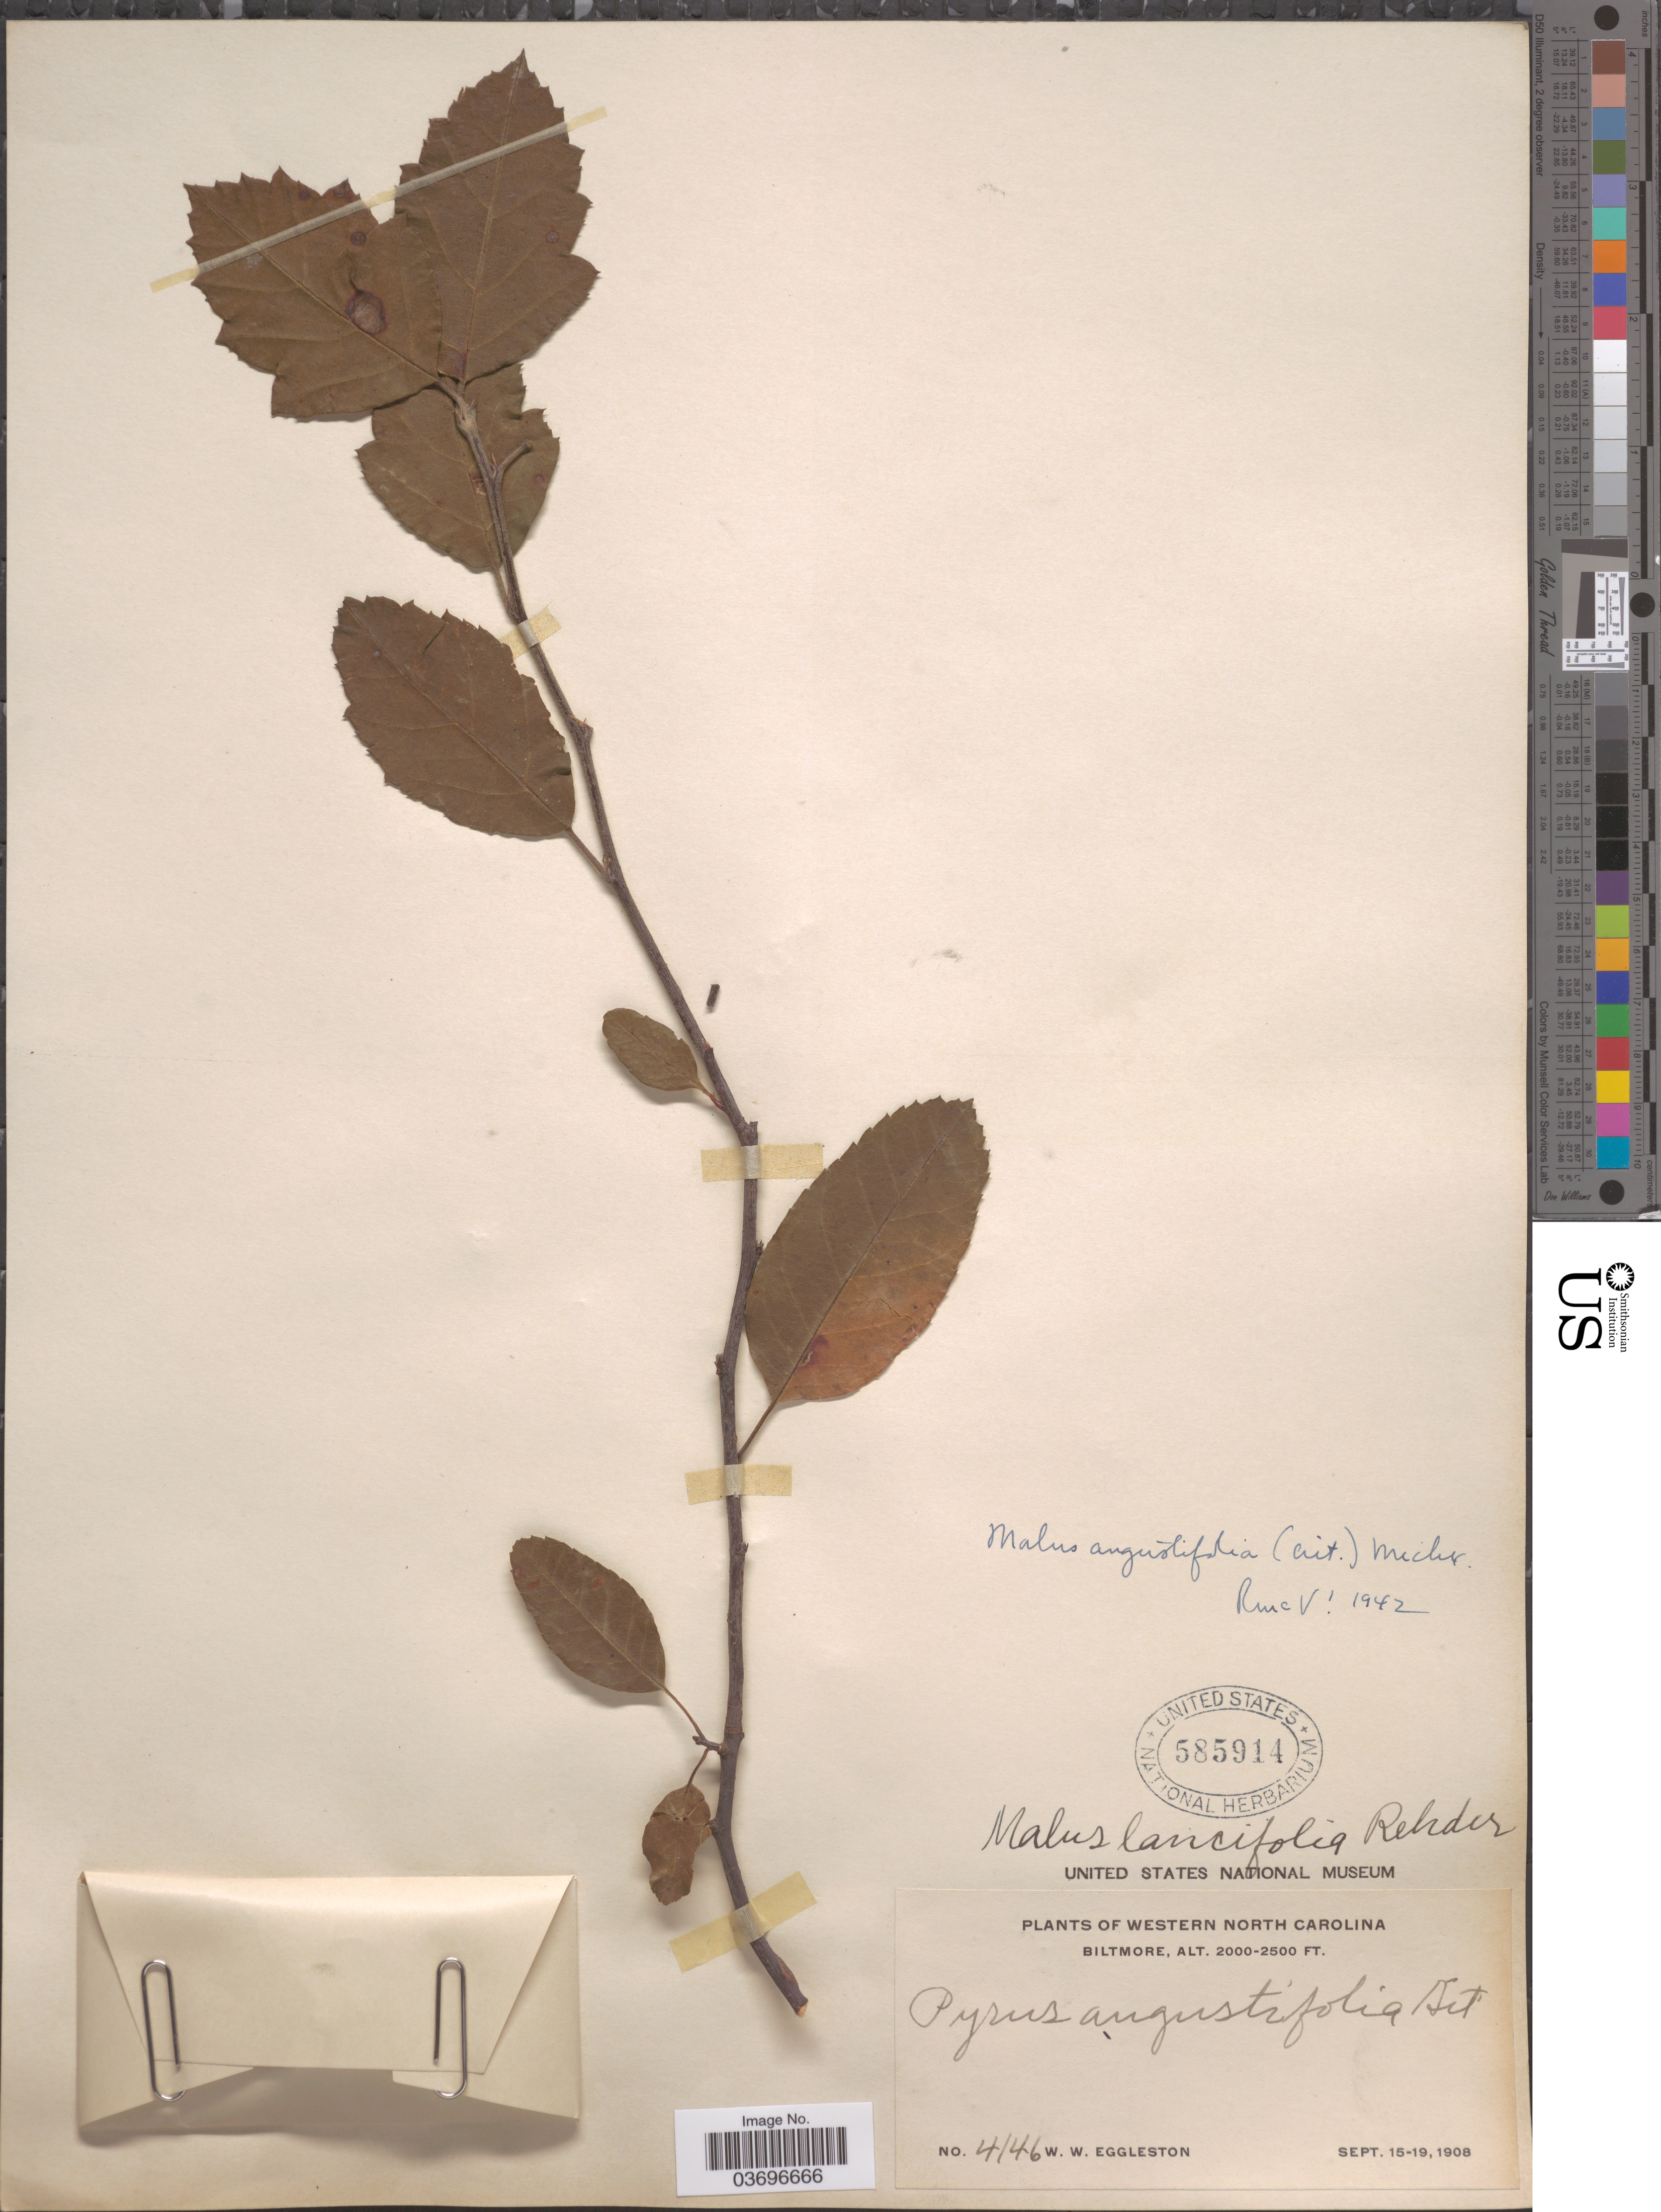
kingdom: Plantae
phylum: Tracheophyta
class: Magnoliopsida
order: Rosales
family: Rosaceae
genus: Malus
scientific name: Malus angustifolia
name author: (Aiton) Michx.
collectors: W. W. Eggleston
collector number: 4146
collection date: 1908-09-15/1908-09-19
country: United States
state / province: North Carolina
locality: Western North Carolina. Biltmore.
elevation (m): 610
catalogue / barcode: US 585914